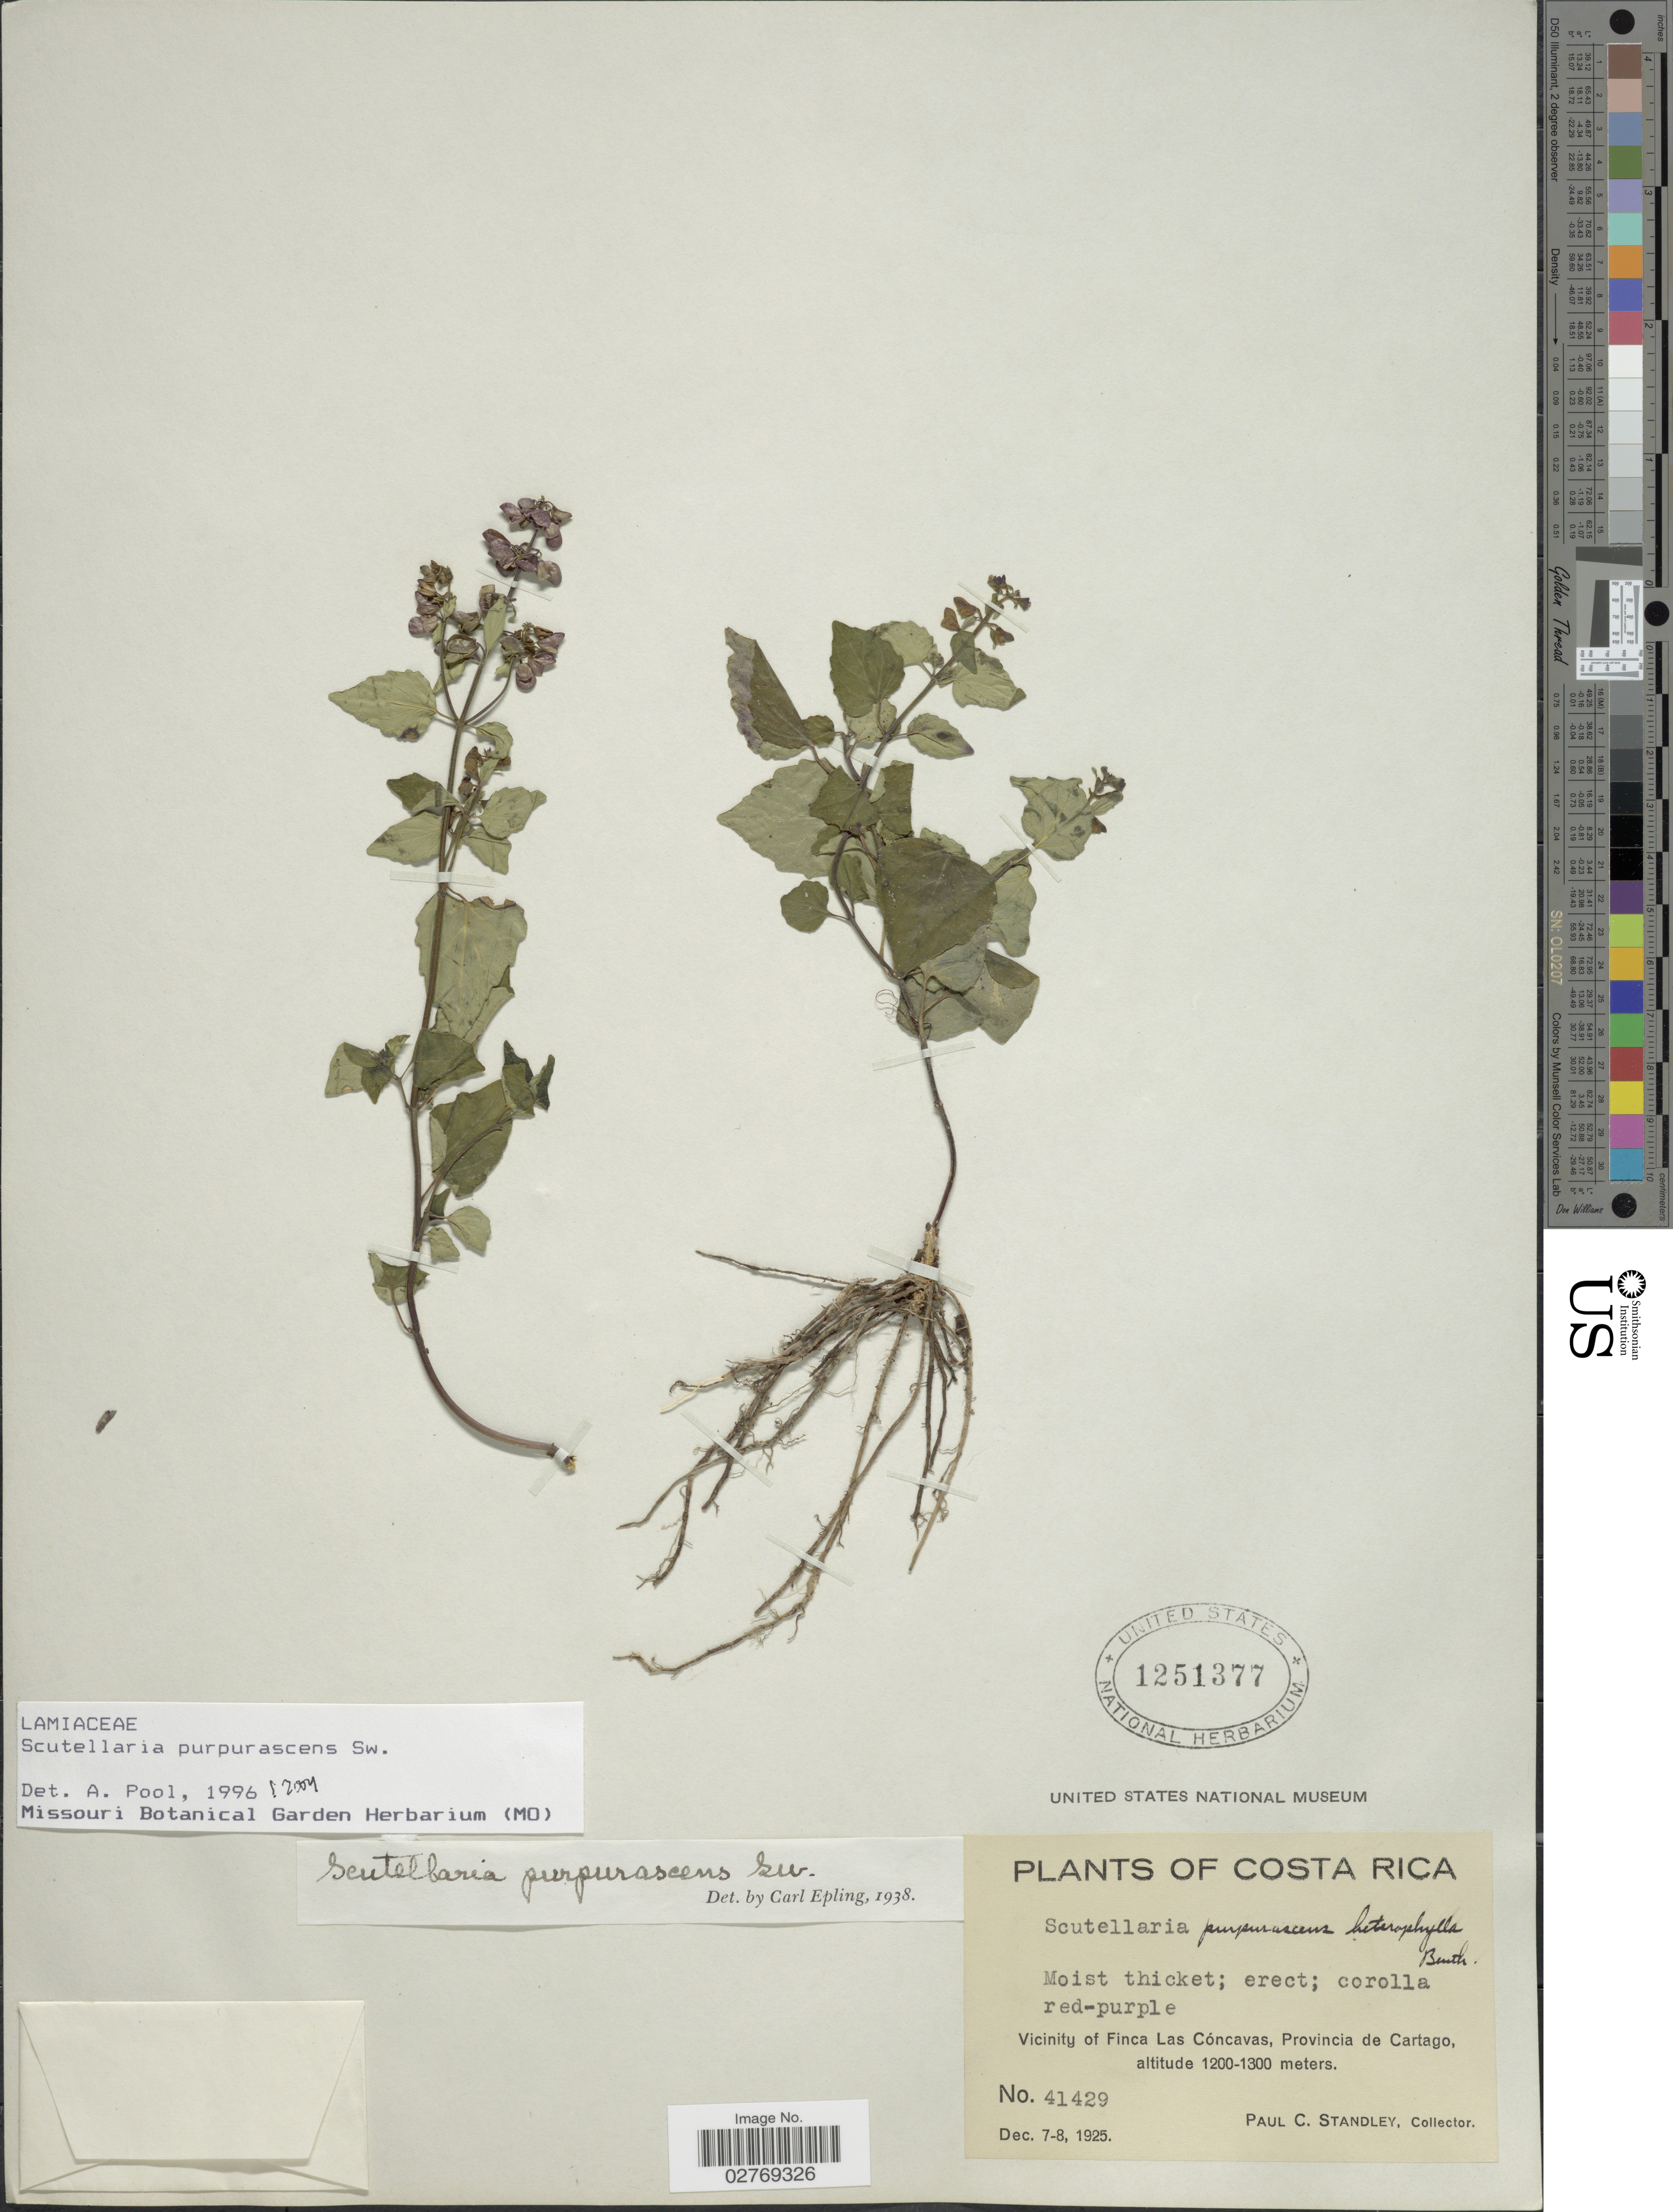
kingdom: Plantae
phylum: Tracheophyta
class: Magnoliopsida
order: Lamiales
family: Lamiaceae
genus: Scutellaria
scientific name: Scutellaria purpurascens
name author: Sw.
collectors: P. C. Standley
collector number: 41429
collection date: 1925-12-07/1925-12-08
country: Costa Rica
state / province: Cartago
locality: Vicinity of Finca Las Cóncavas, Provincia de Cartago.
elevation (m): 1200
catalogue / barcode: US 1251377